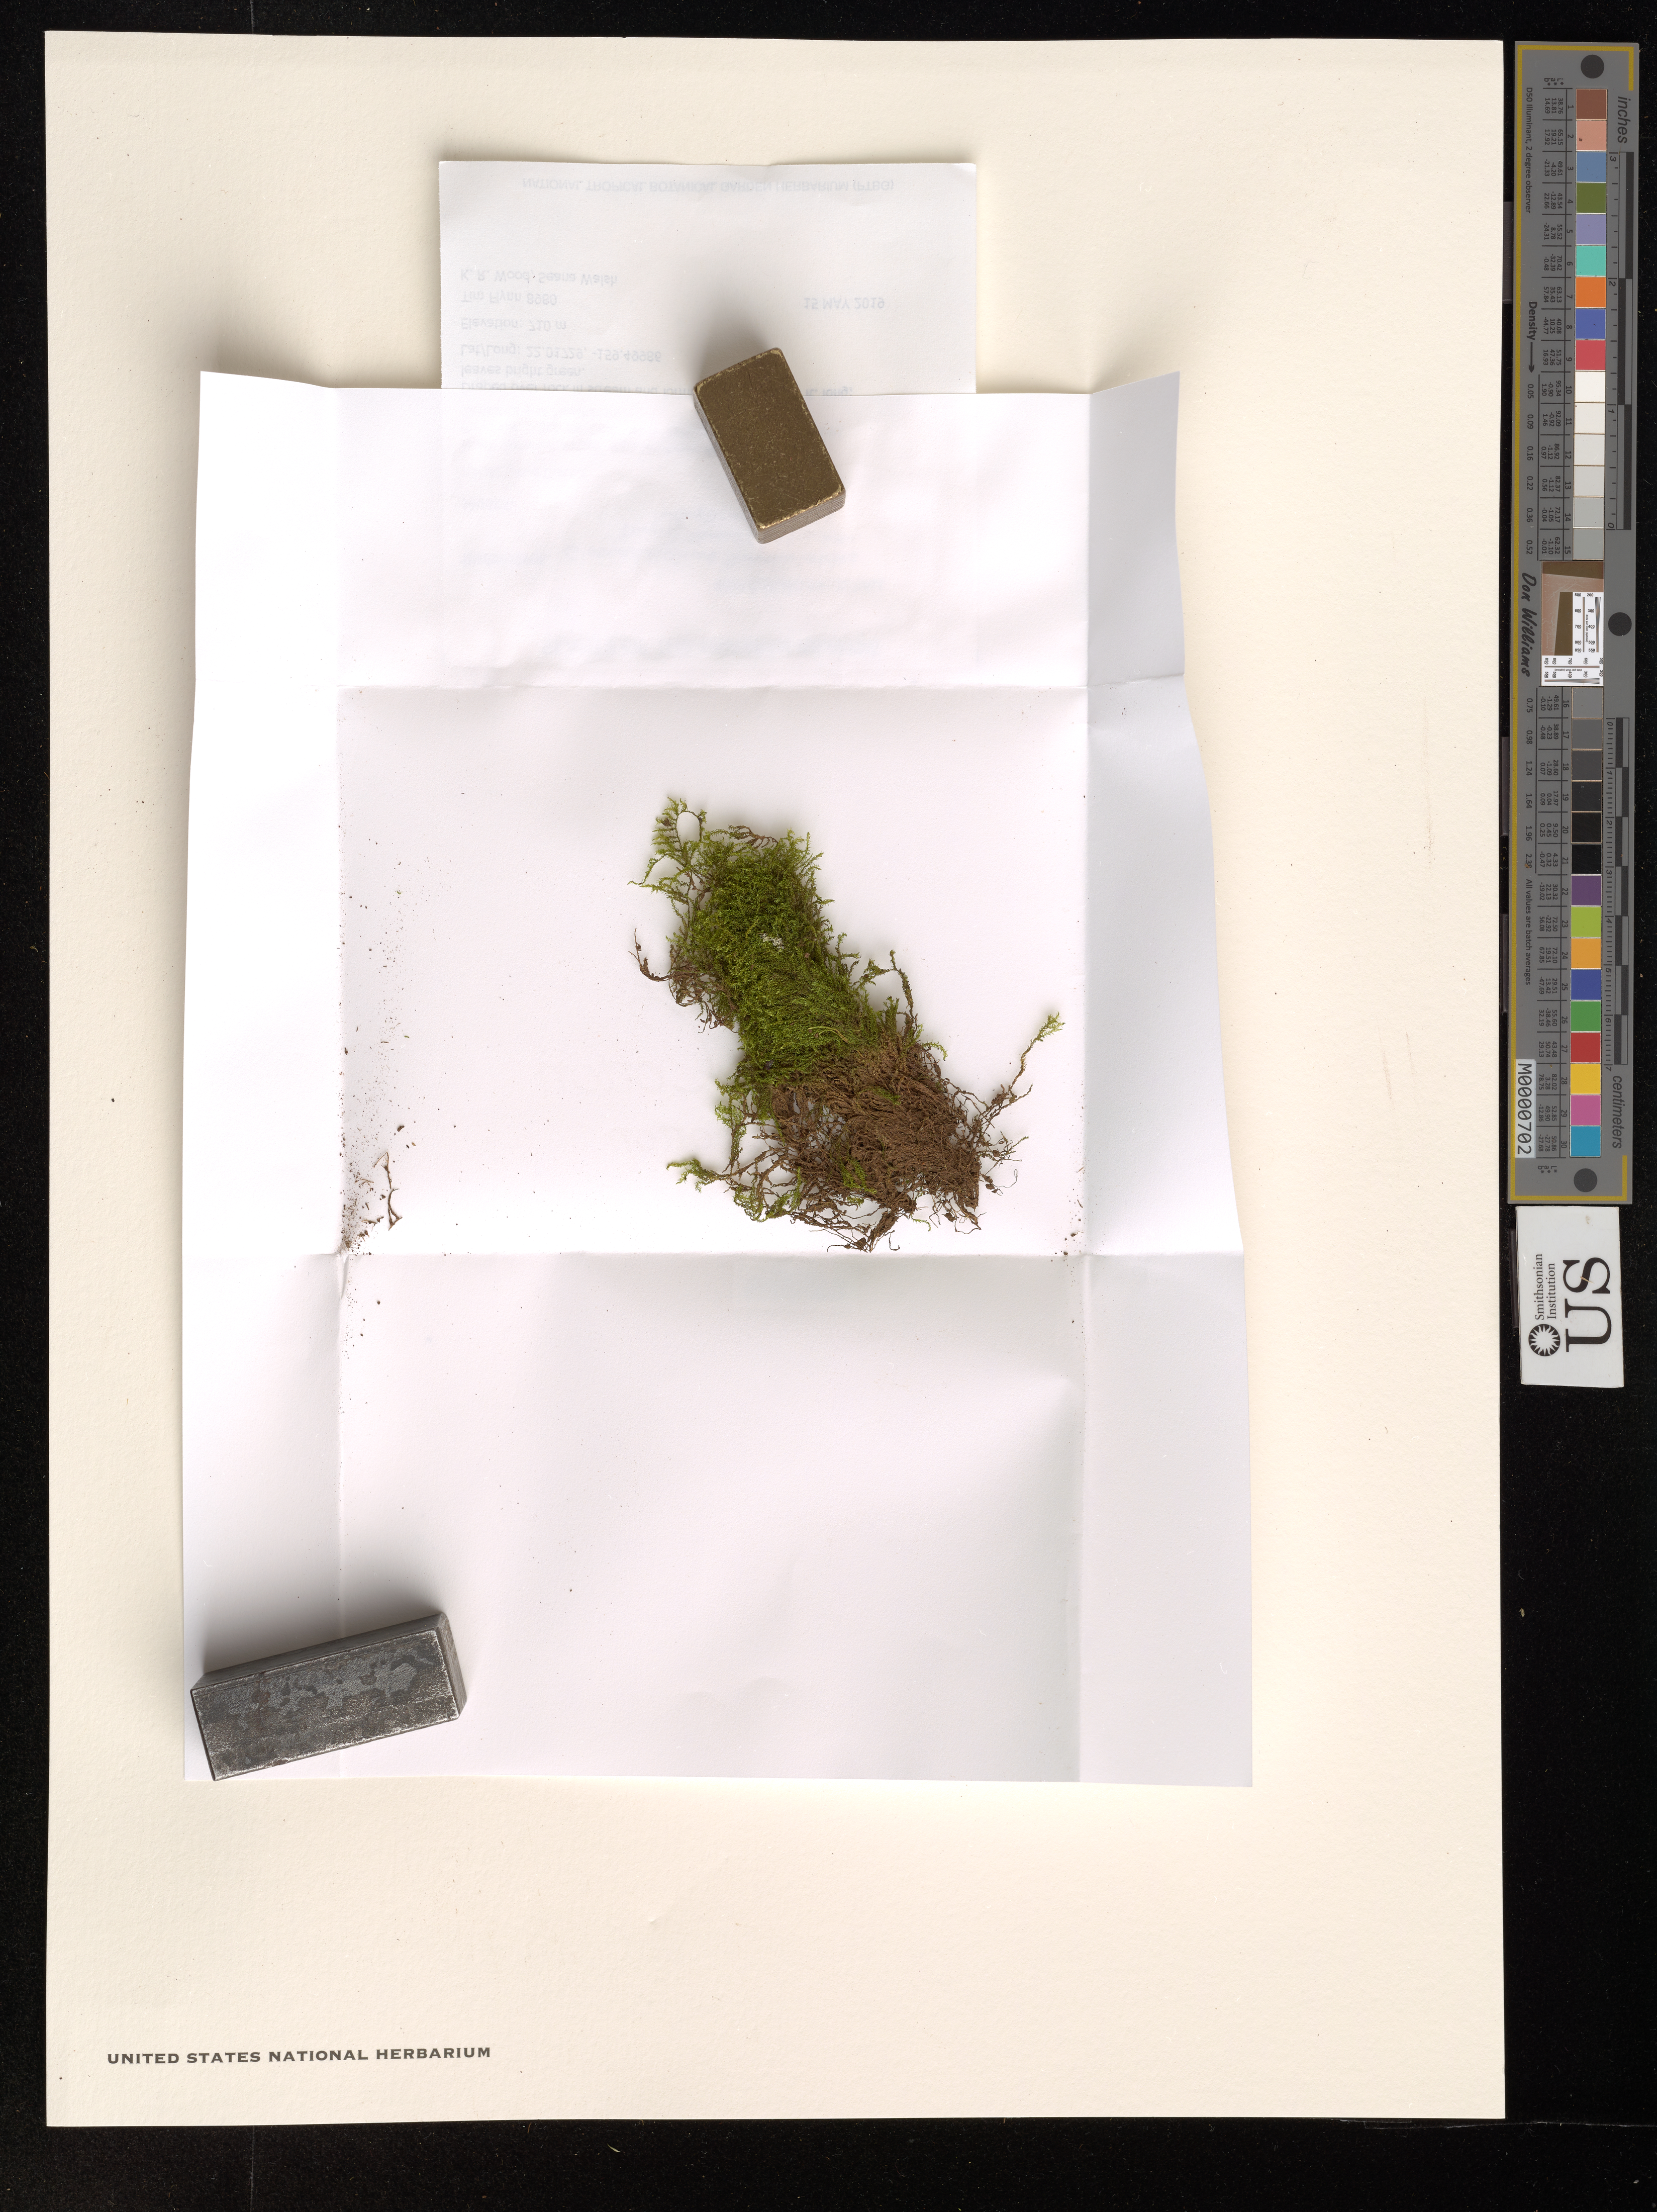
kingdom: Plantae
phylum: Bryophyta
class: Bryopsida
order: Hypnales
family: Hypnaceae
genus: Glossadelphus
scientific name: Glossadelphus limnobioides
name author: Broth.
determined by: Toren, David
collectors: T. Flynn, K. R. Wood & S. Walsh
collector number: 8980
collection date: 2019-05-15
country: United States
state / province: Hawaii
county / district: Kauai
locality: The Hawaiian Islands. Kauai Lihue District. North Waiahi drainage.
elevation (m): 710